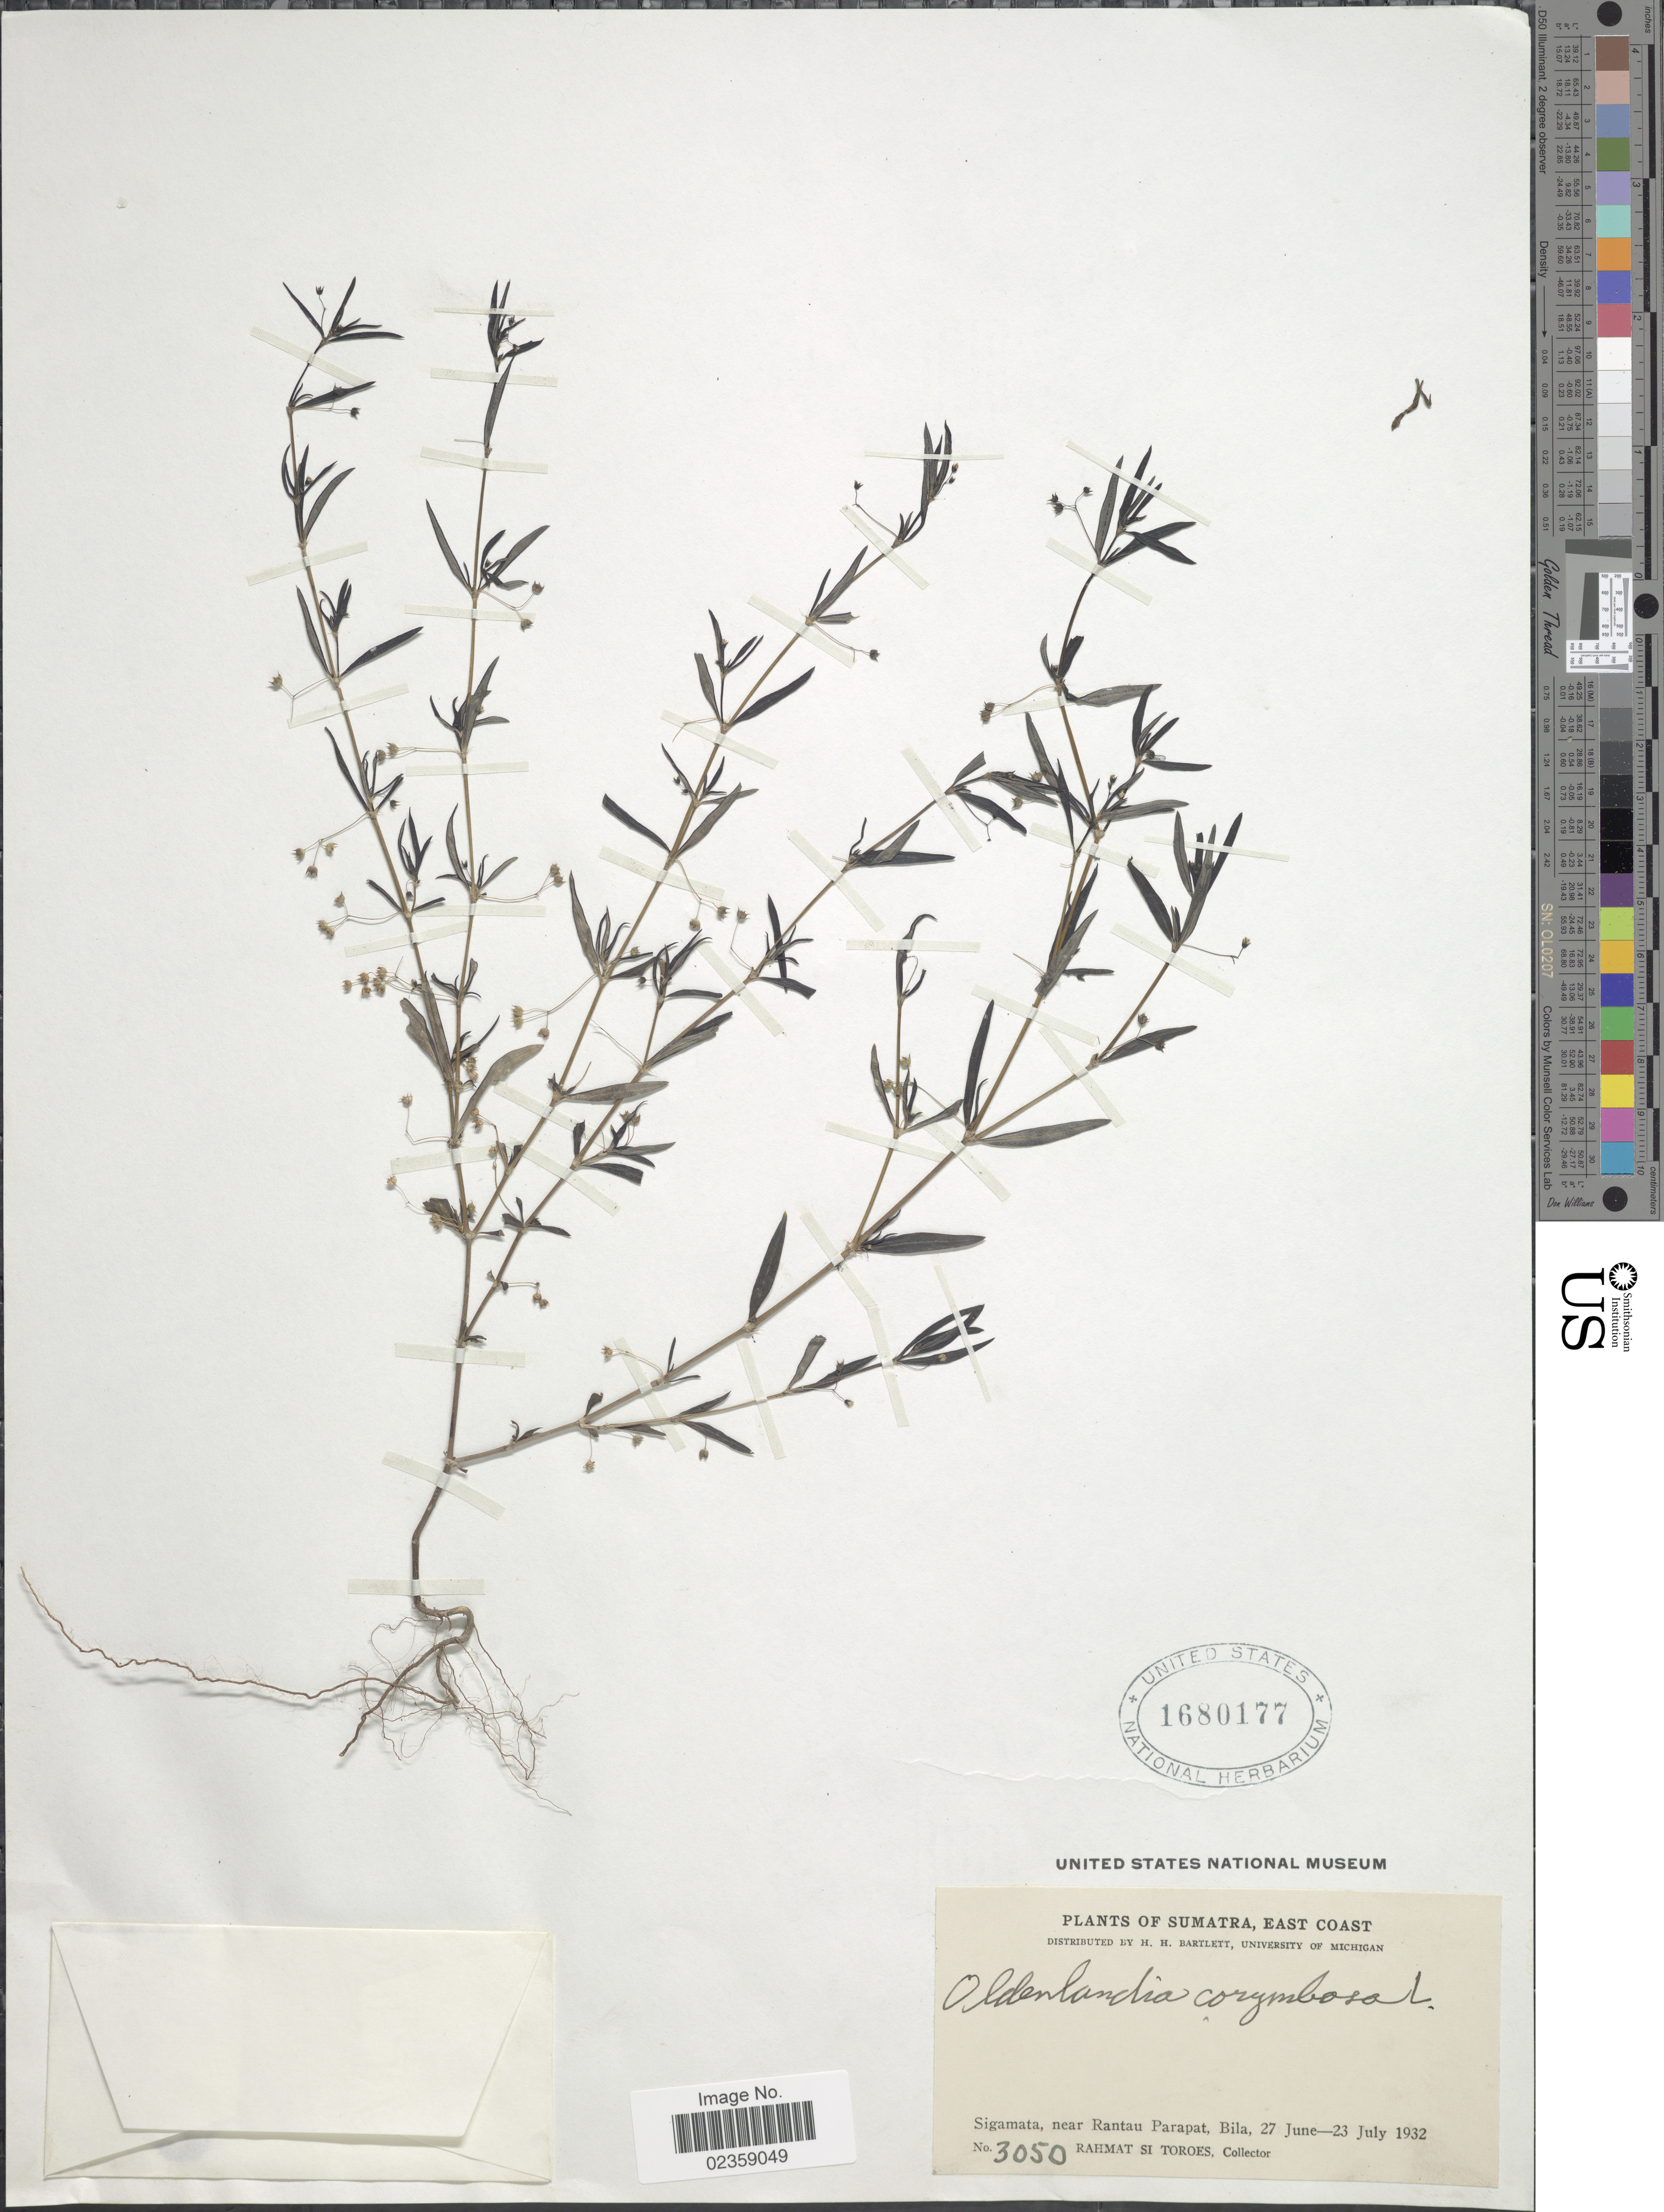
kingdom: Plantae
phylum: Tracheophyta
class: Magnoliopsida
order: Gentianales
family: Rubiaceae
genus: Oldenlandia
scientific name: Oldenlandia corymbosa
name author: L.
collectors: Rahmat Si Boeea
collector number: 3050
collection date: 1932-06-27/1932-07-23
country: Indonesia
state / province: Sumatra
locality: Sumatra, East Coast. Sigamata, near Rantau Parapat, Bila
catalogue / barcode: US 1680177